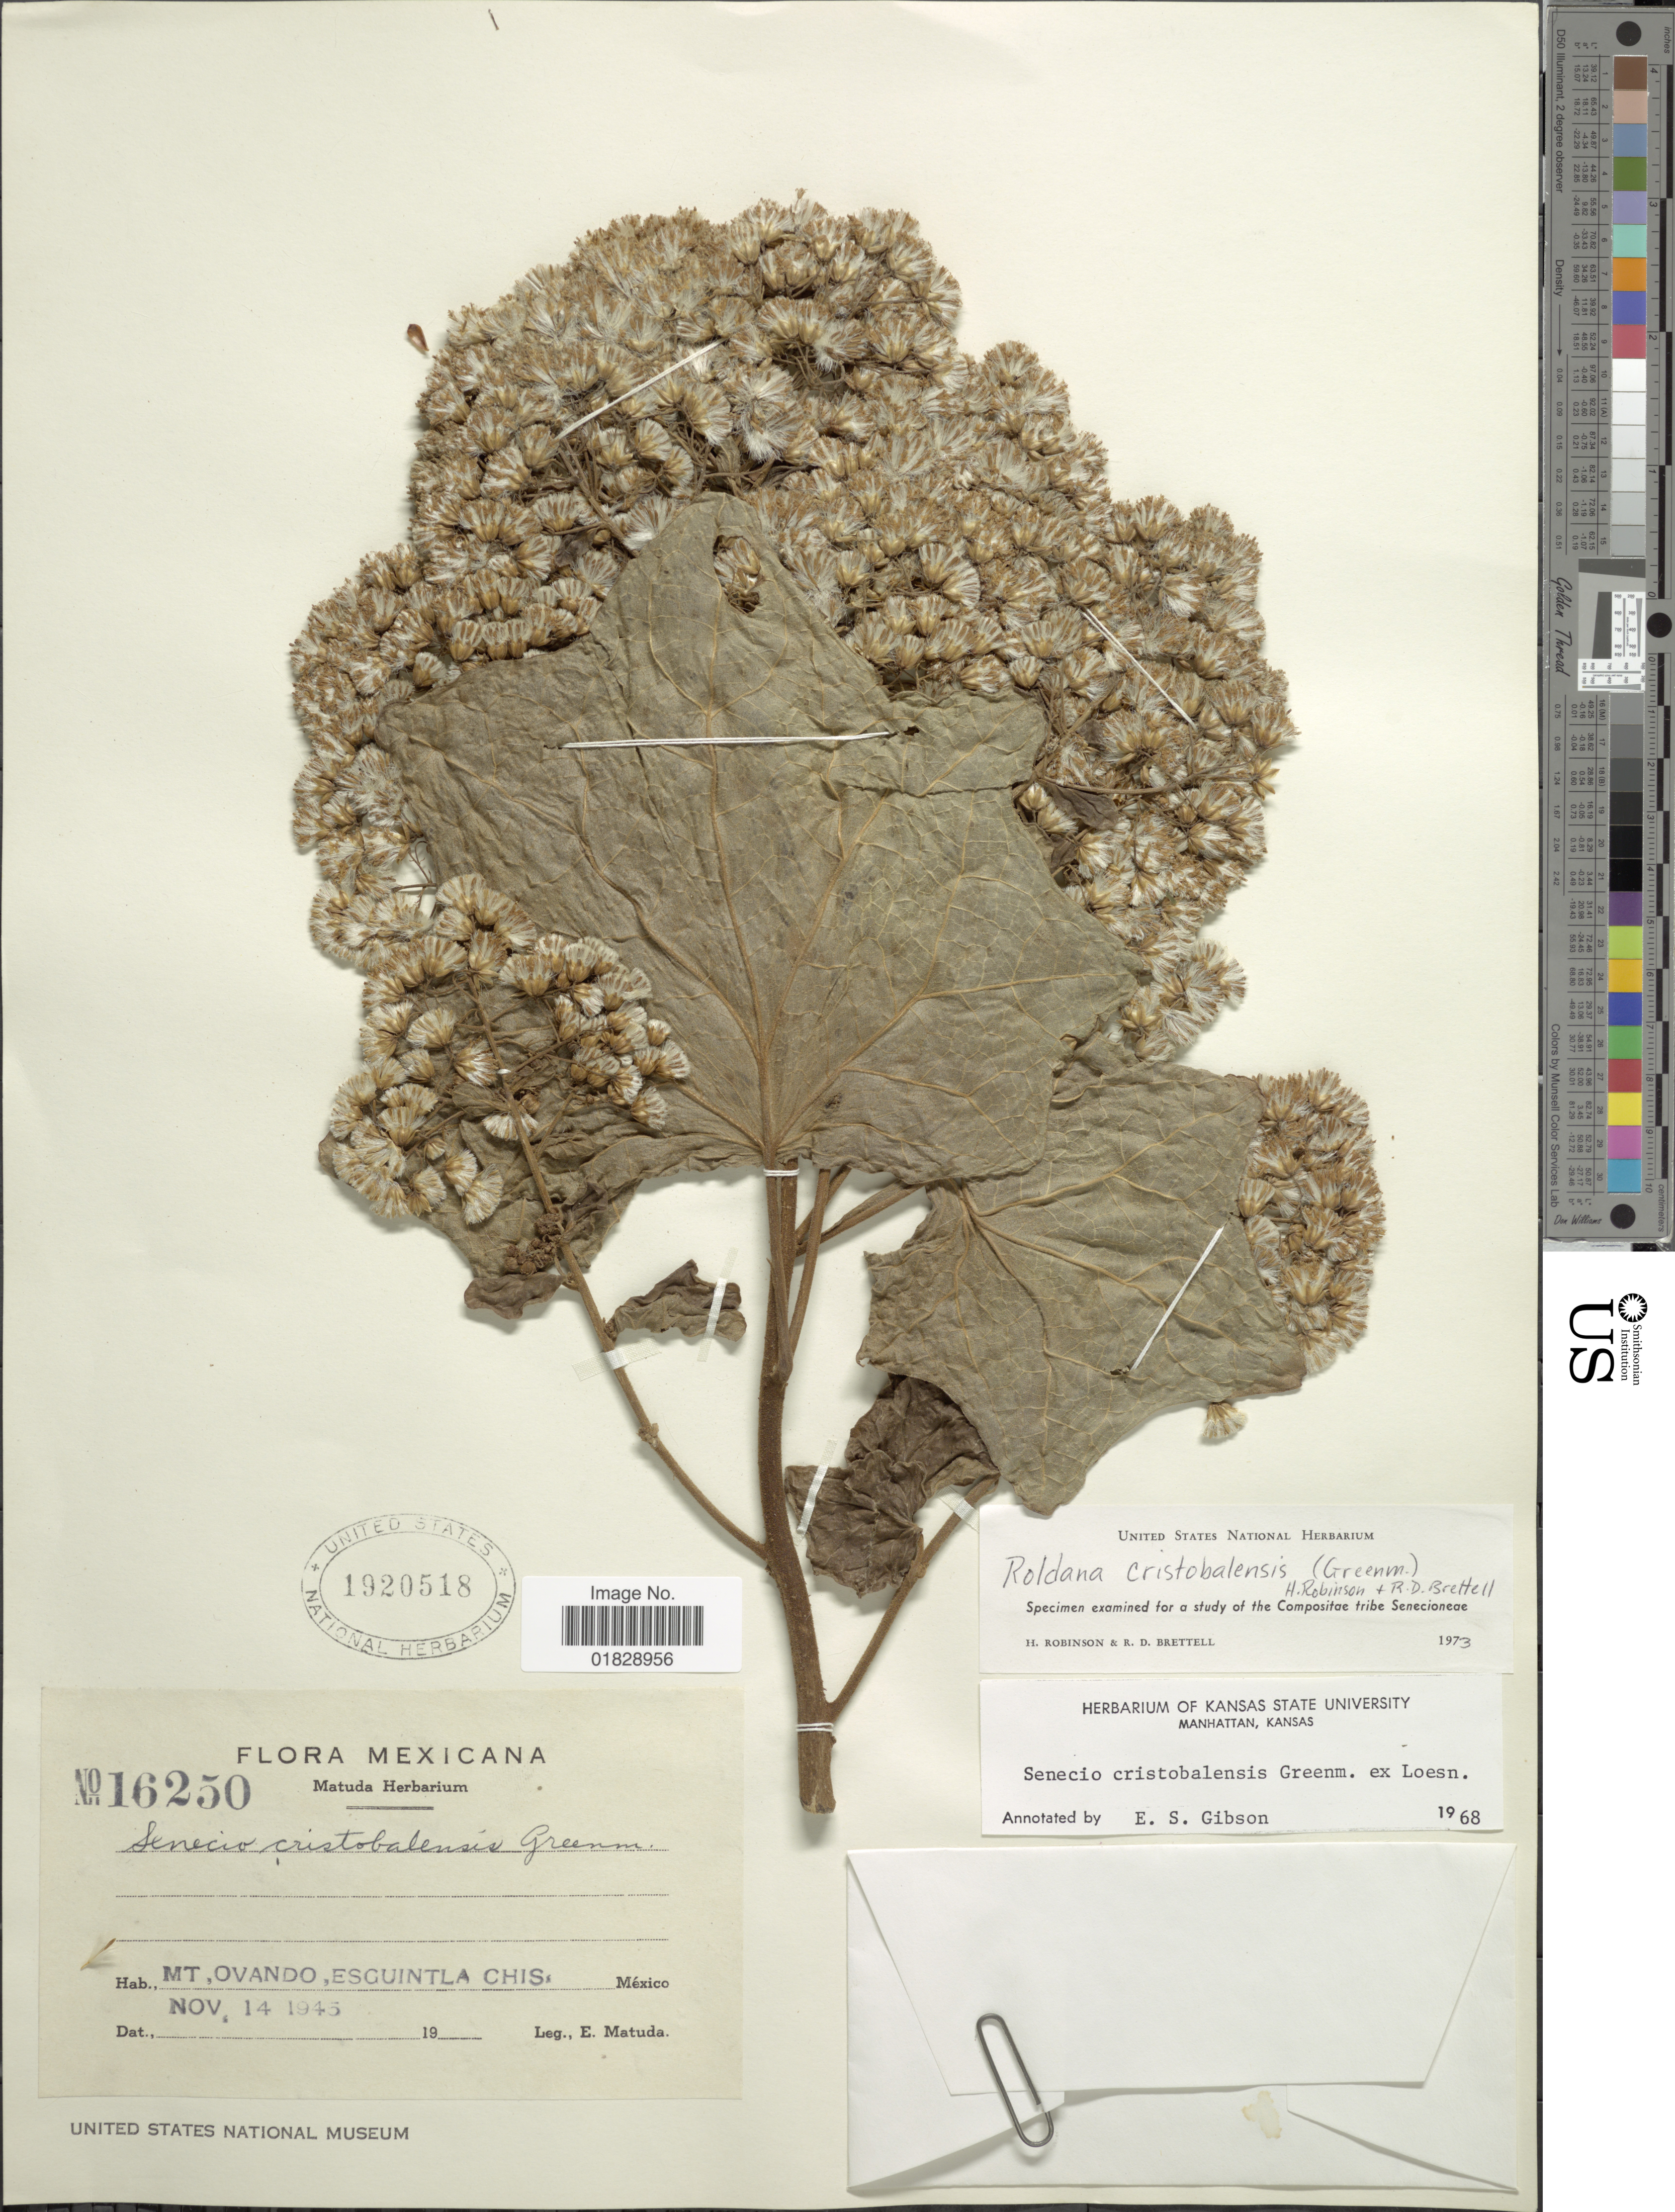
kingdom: Plantae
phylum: Tracheophyta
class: Magnoliopsida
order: Asterales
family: Asteraceae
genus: Roldana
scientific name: Roldana cristobalensis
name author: (Greenm.) H. Rob. & Brettell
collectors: E. Matuda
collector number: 16250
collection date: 1945-11-14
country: Mexico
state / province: Chiapas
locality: Mt. Ovando, Escuintla Chis.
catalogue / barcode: US 1920518